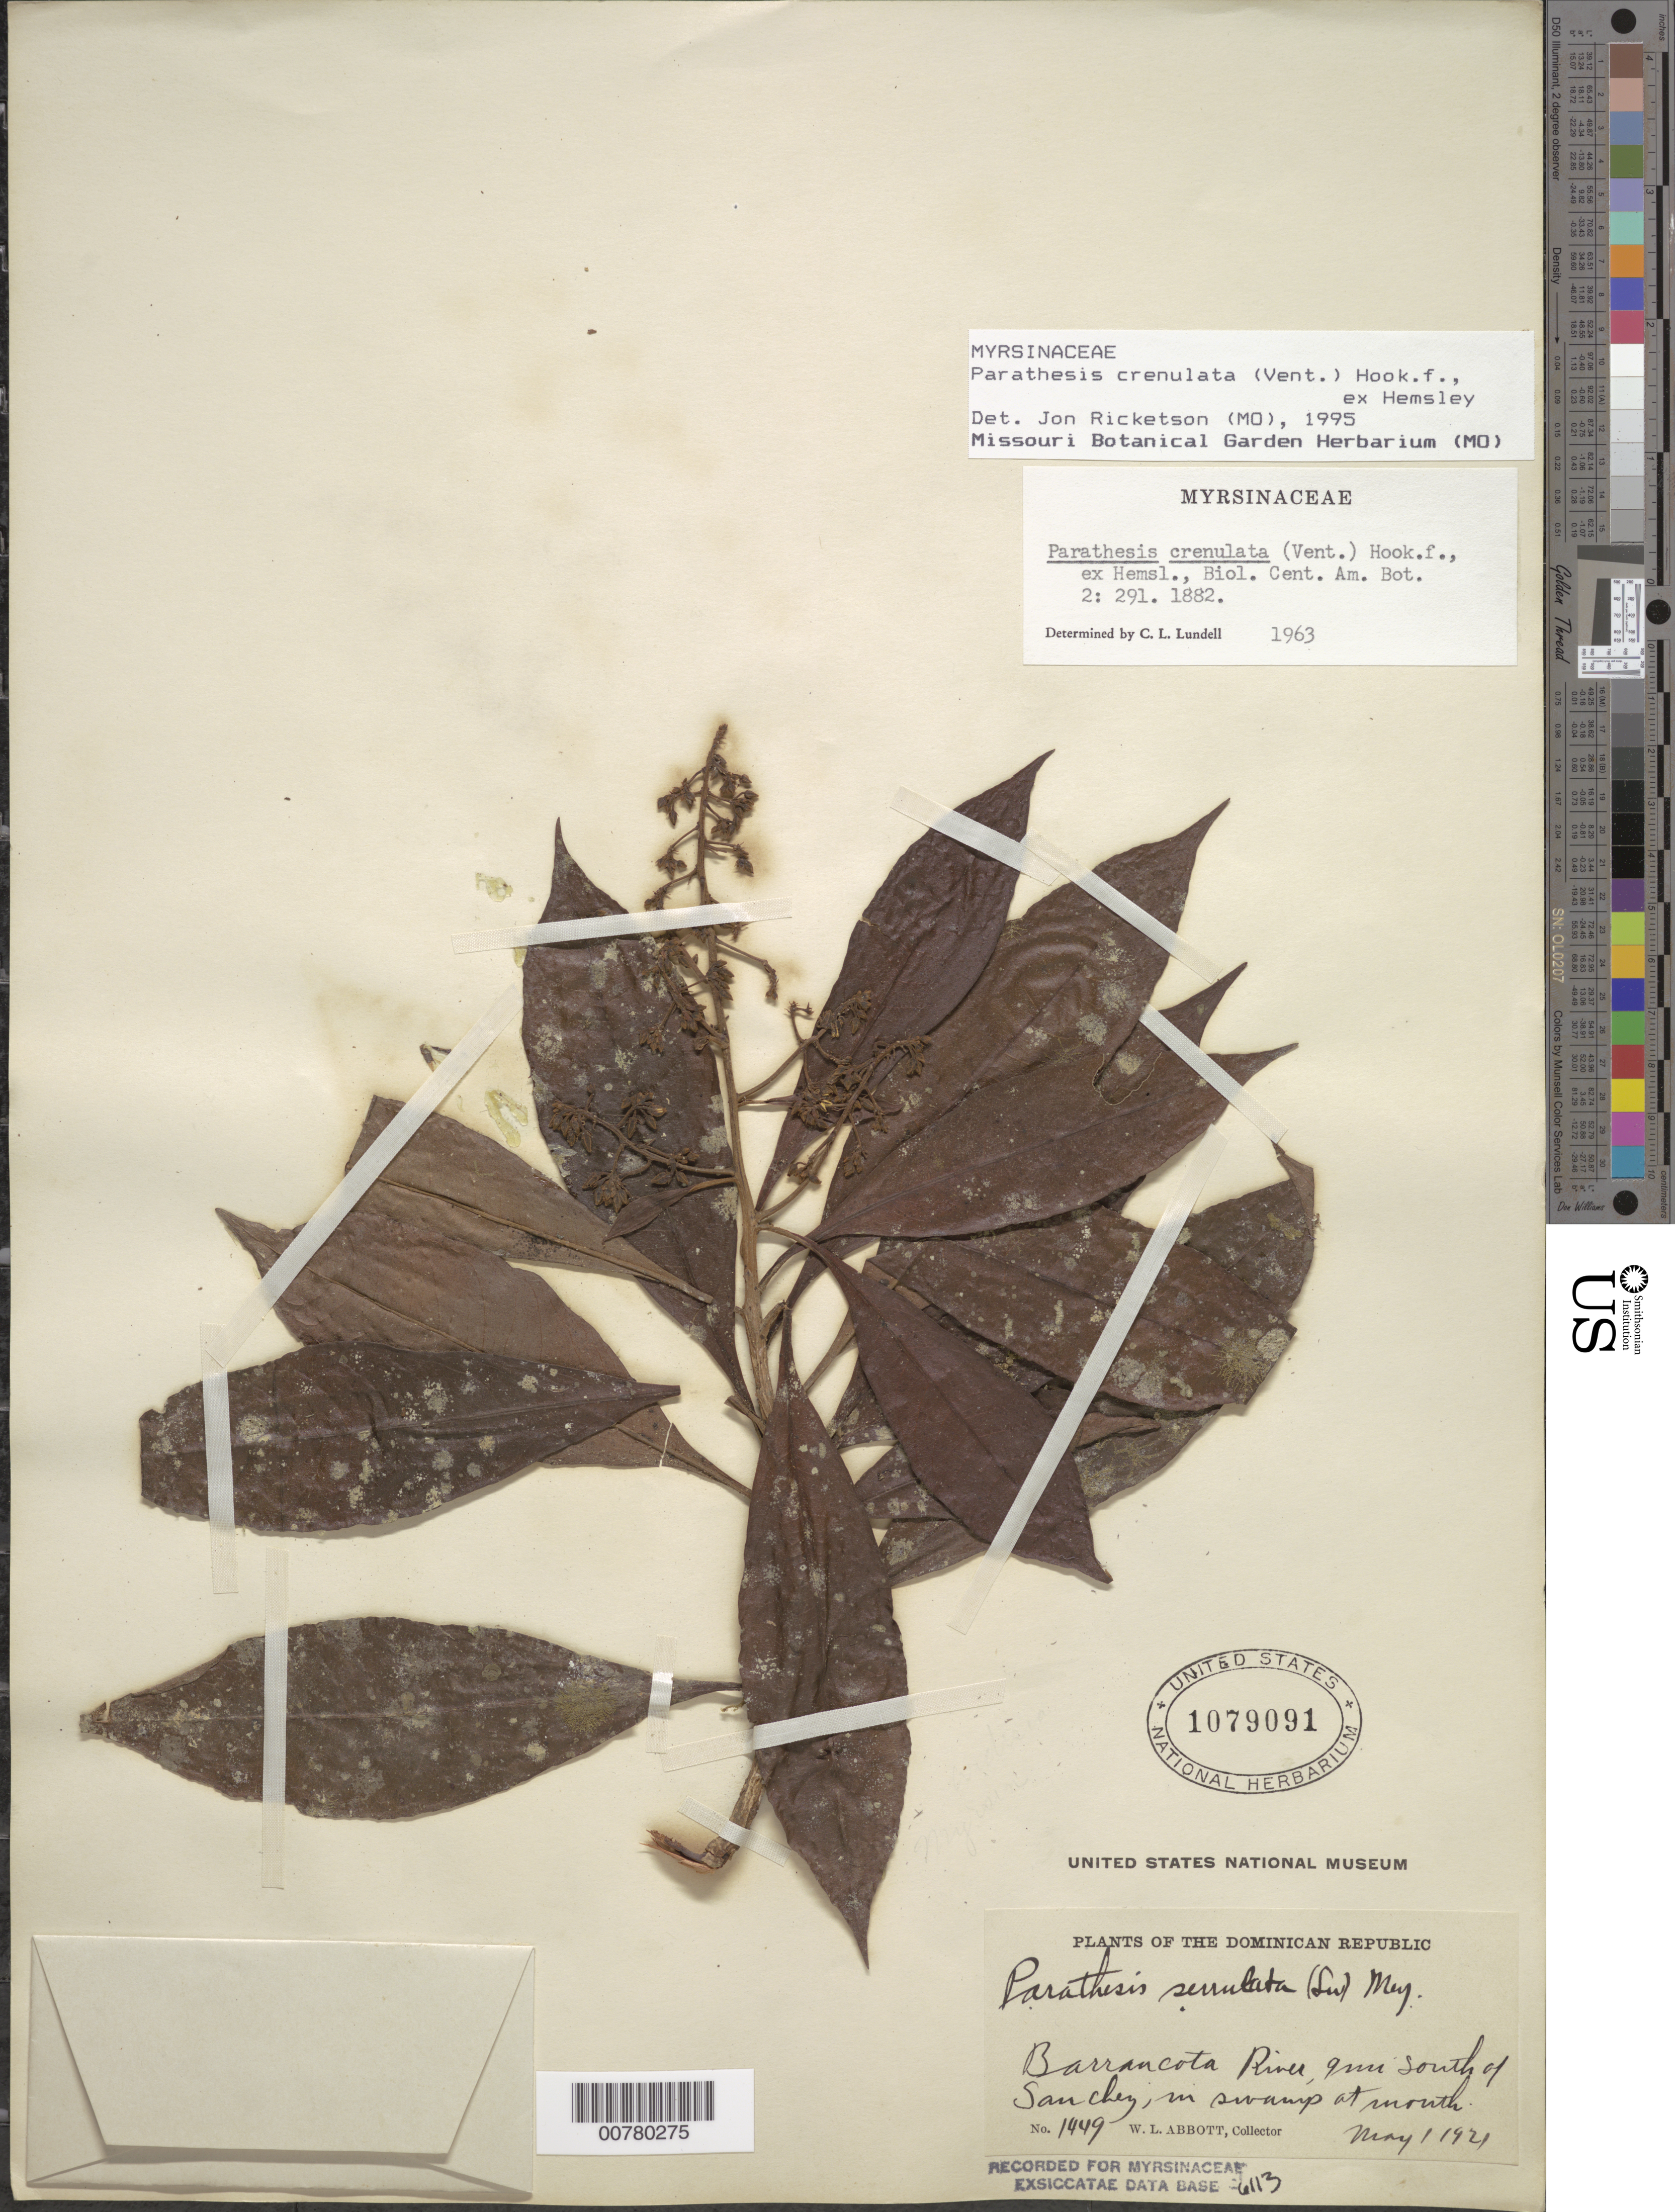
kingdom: Plantae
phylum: Tracheophyta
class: Magnoliopsida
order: Ericales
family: Primulaceae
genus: Parathesis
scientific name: Parathesis crenulata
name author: (Vent.) Hook. f. ex Hemsl.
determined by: Ricketson, Jon M., (MO), Missouri Botanical Garden (UNITED STATES)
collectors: W. L. Abbott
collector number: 1449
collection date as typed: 01 May 1910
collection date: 1910-05-01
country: Dominican Republic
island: Hispaniola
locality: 9 miles S of Sanchez, Barrancota River.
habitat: In swamp at mouth.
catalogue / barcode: US 1079091